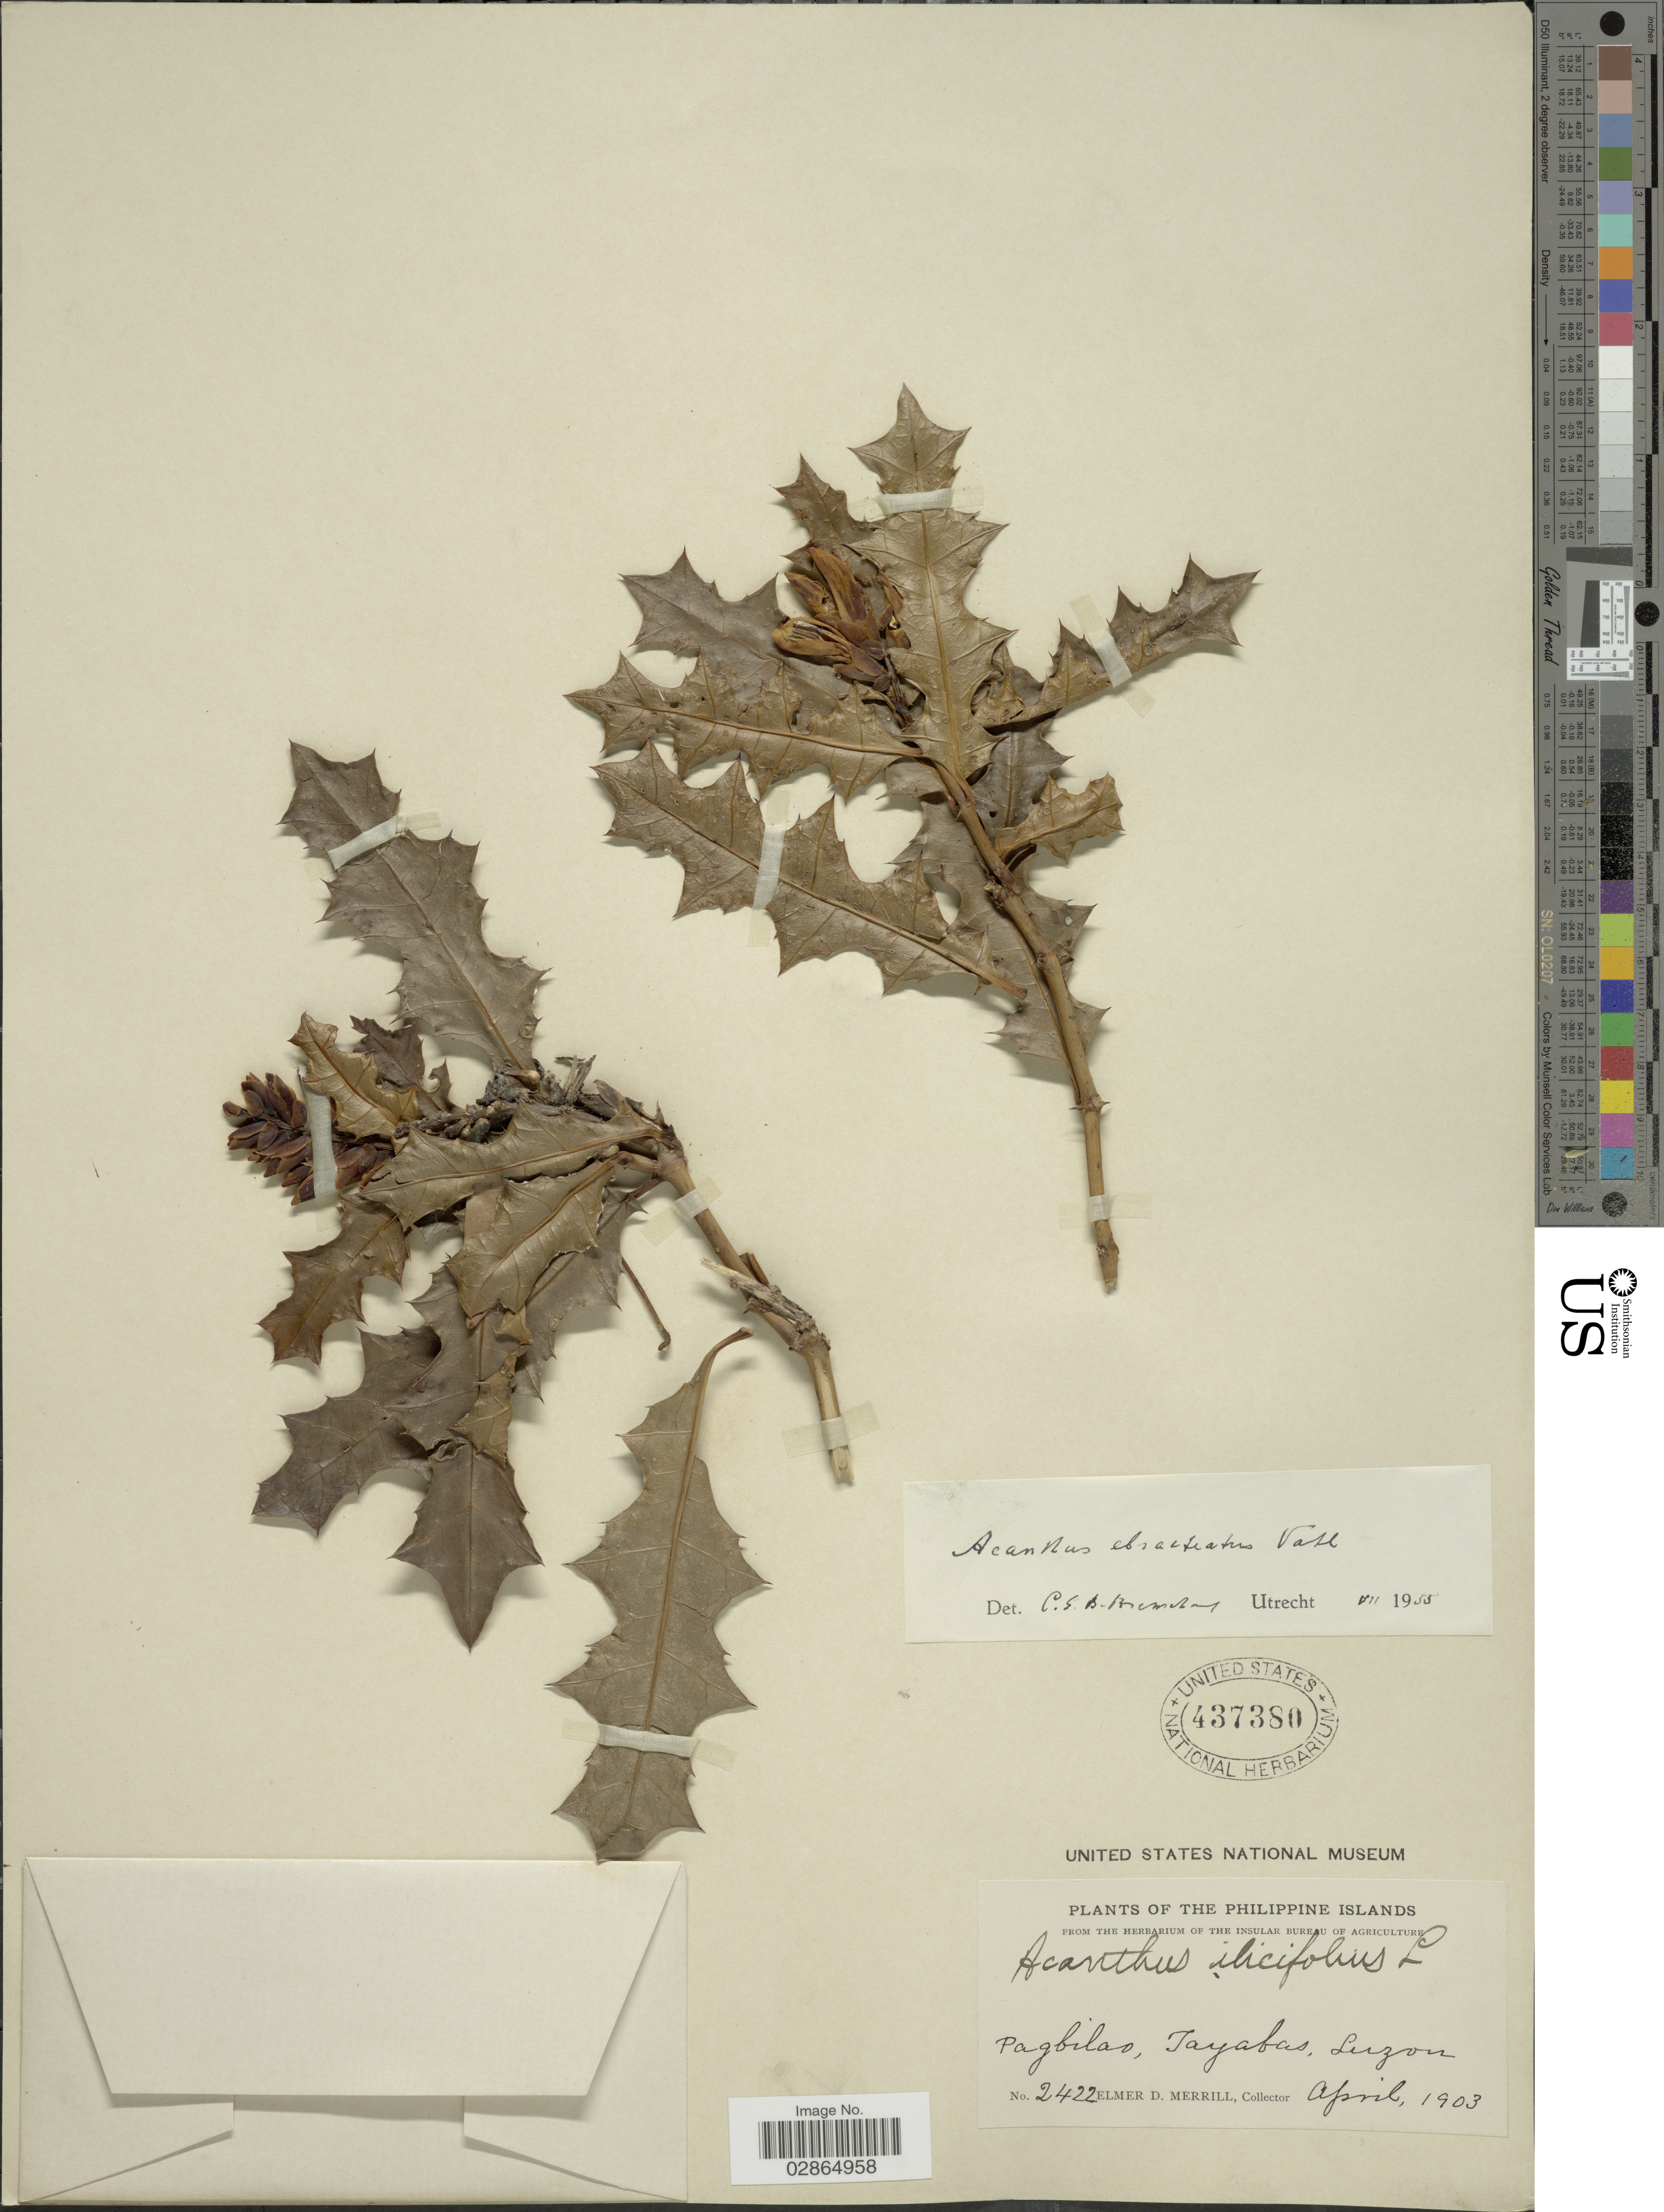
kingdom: Plantae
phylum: Tracheophyta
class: Magnoliopsida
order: Lamiales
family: Acanthaceae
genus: Acanthus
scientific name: Acanthus ebracteatus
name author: Vahl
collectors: E. D. Merrill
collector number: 2422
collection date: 1903-04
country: Philippines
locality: Pagbilao, Tayabas, Luzon.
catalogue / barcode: US 437380